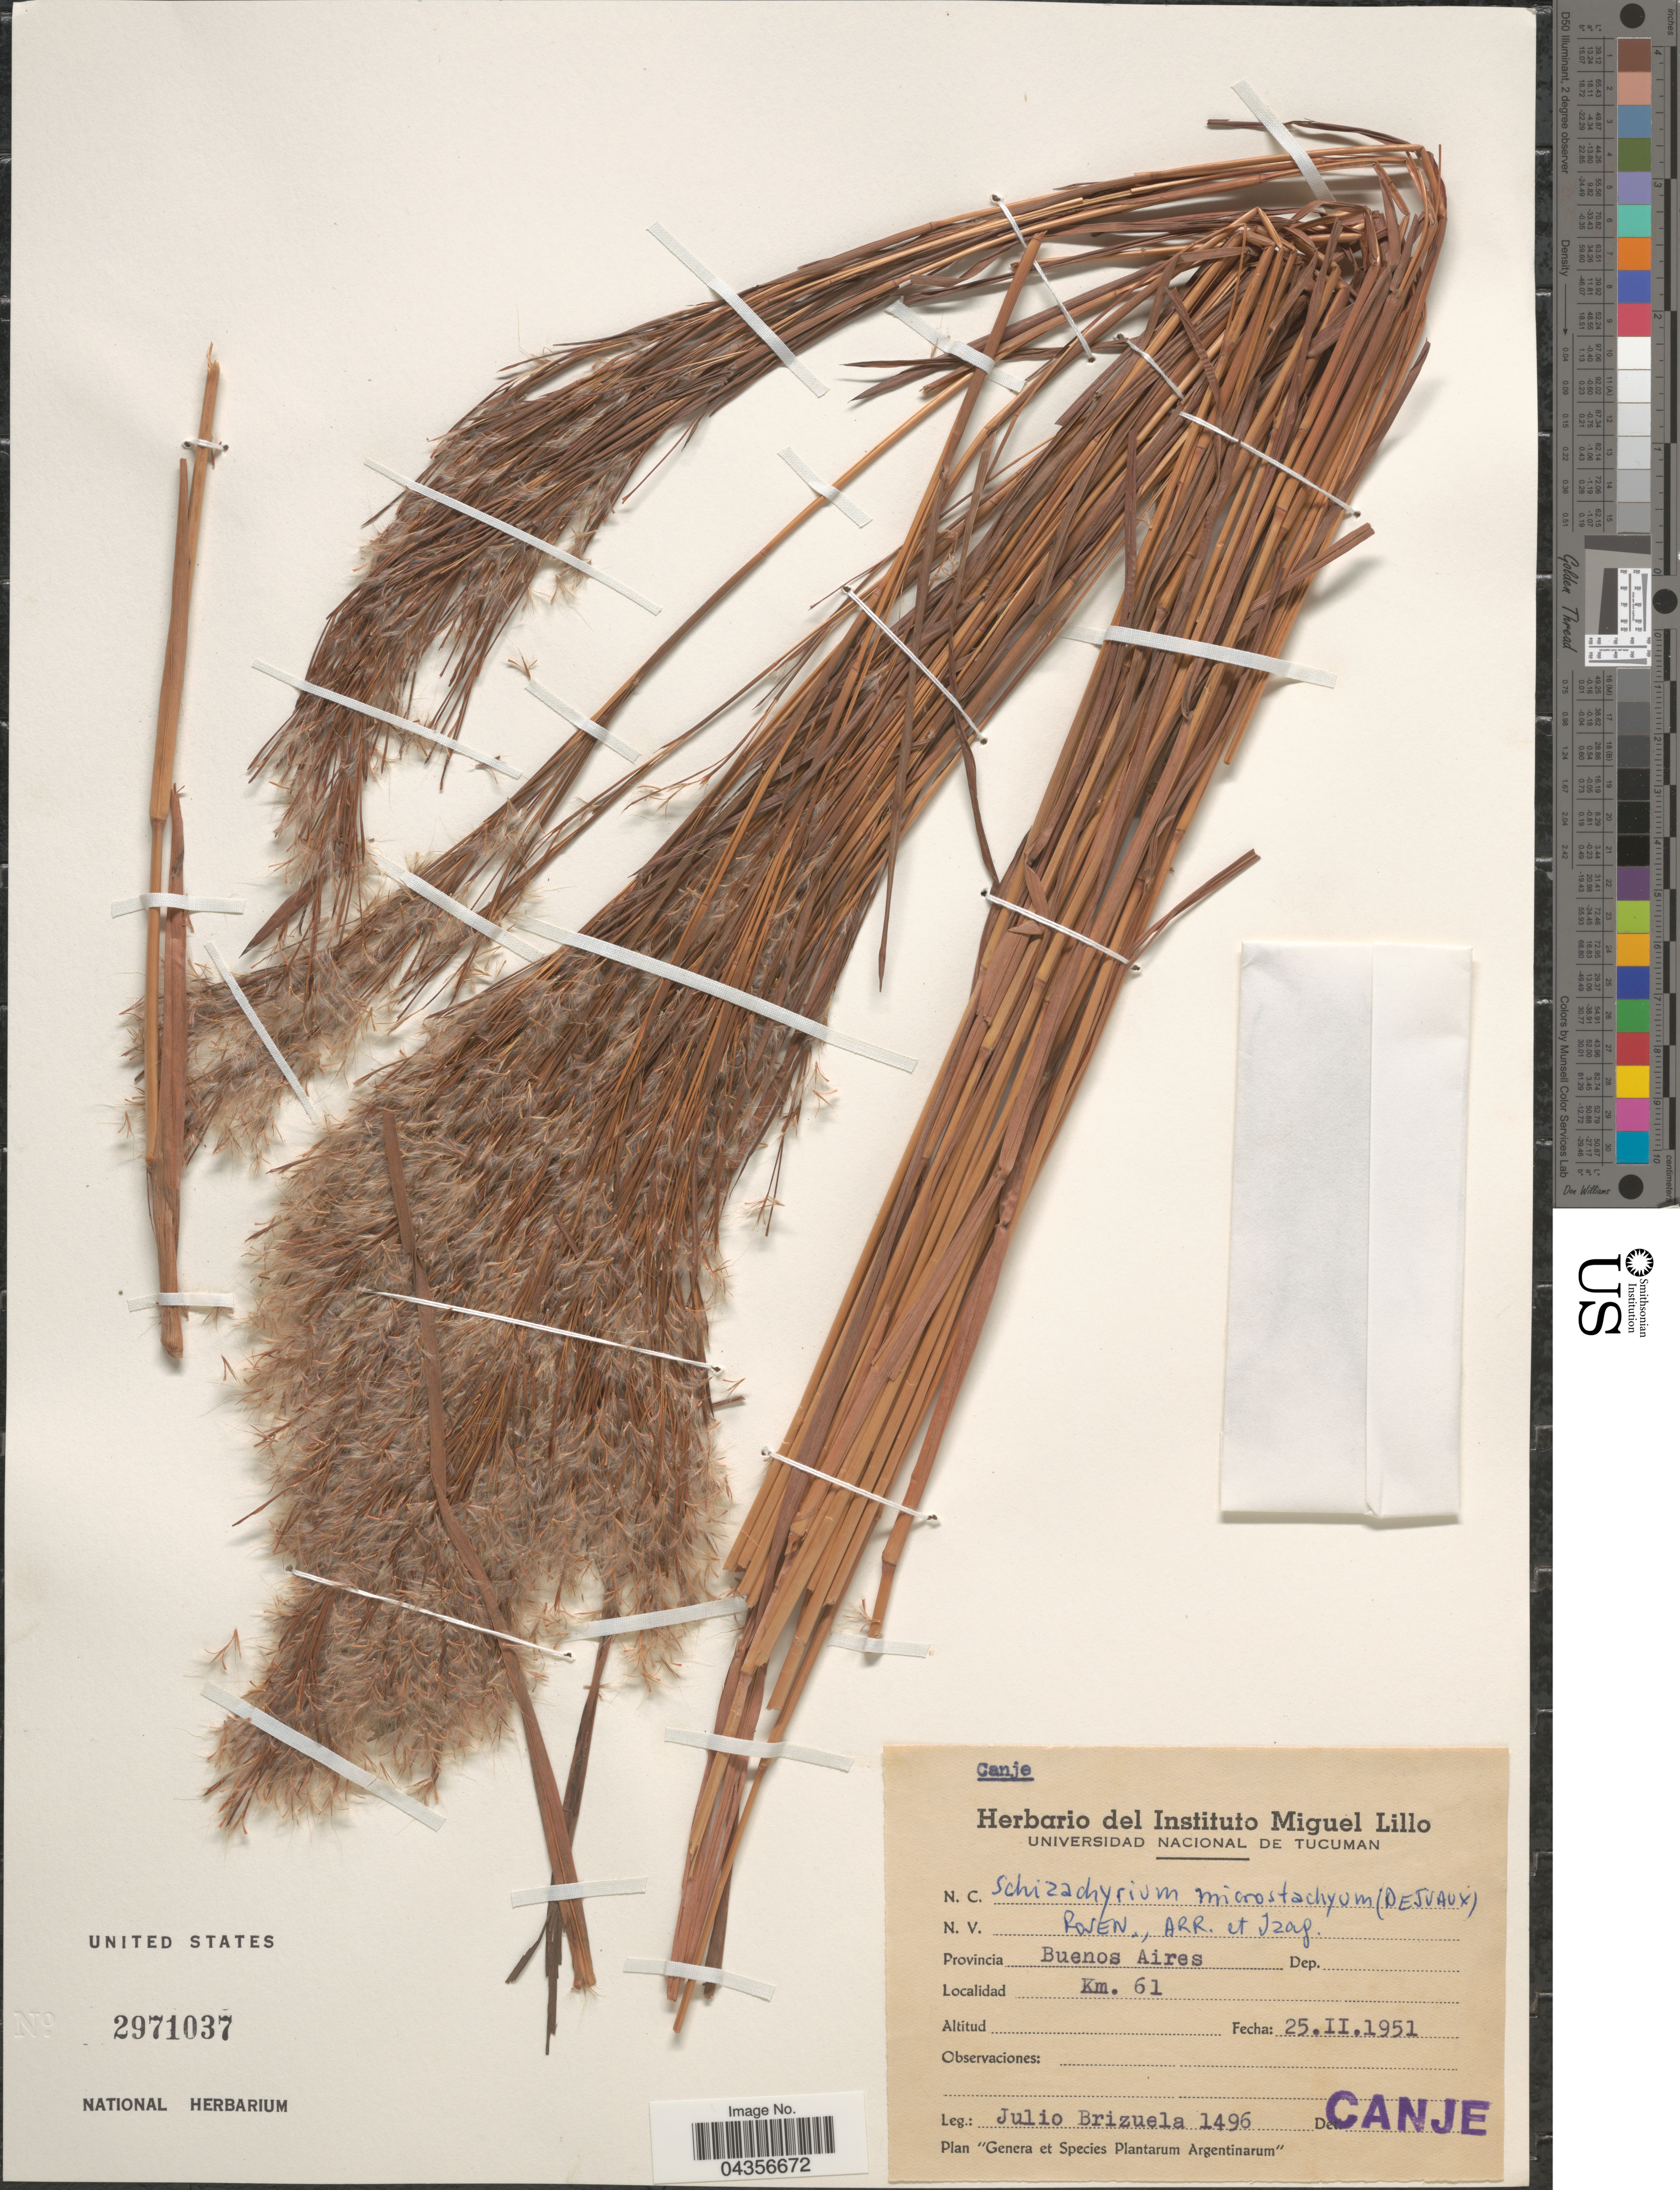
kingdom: Plantae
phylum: Tracheophyta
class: Liliopsida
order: Poales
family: Poaceae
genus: Schizachyrium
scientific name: Schizachyrium microstachyum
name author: (Desv. ex Ham.) Roseng. et al.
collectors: J. Brizuela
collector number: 1496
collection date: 1951-02-25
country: Argentina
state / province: Buenos Aires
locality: Provincia Buenos Aires. Km. 61.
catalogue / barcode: US 2971037